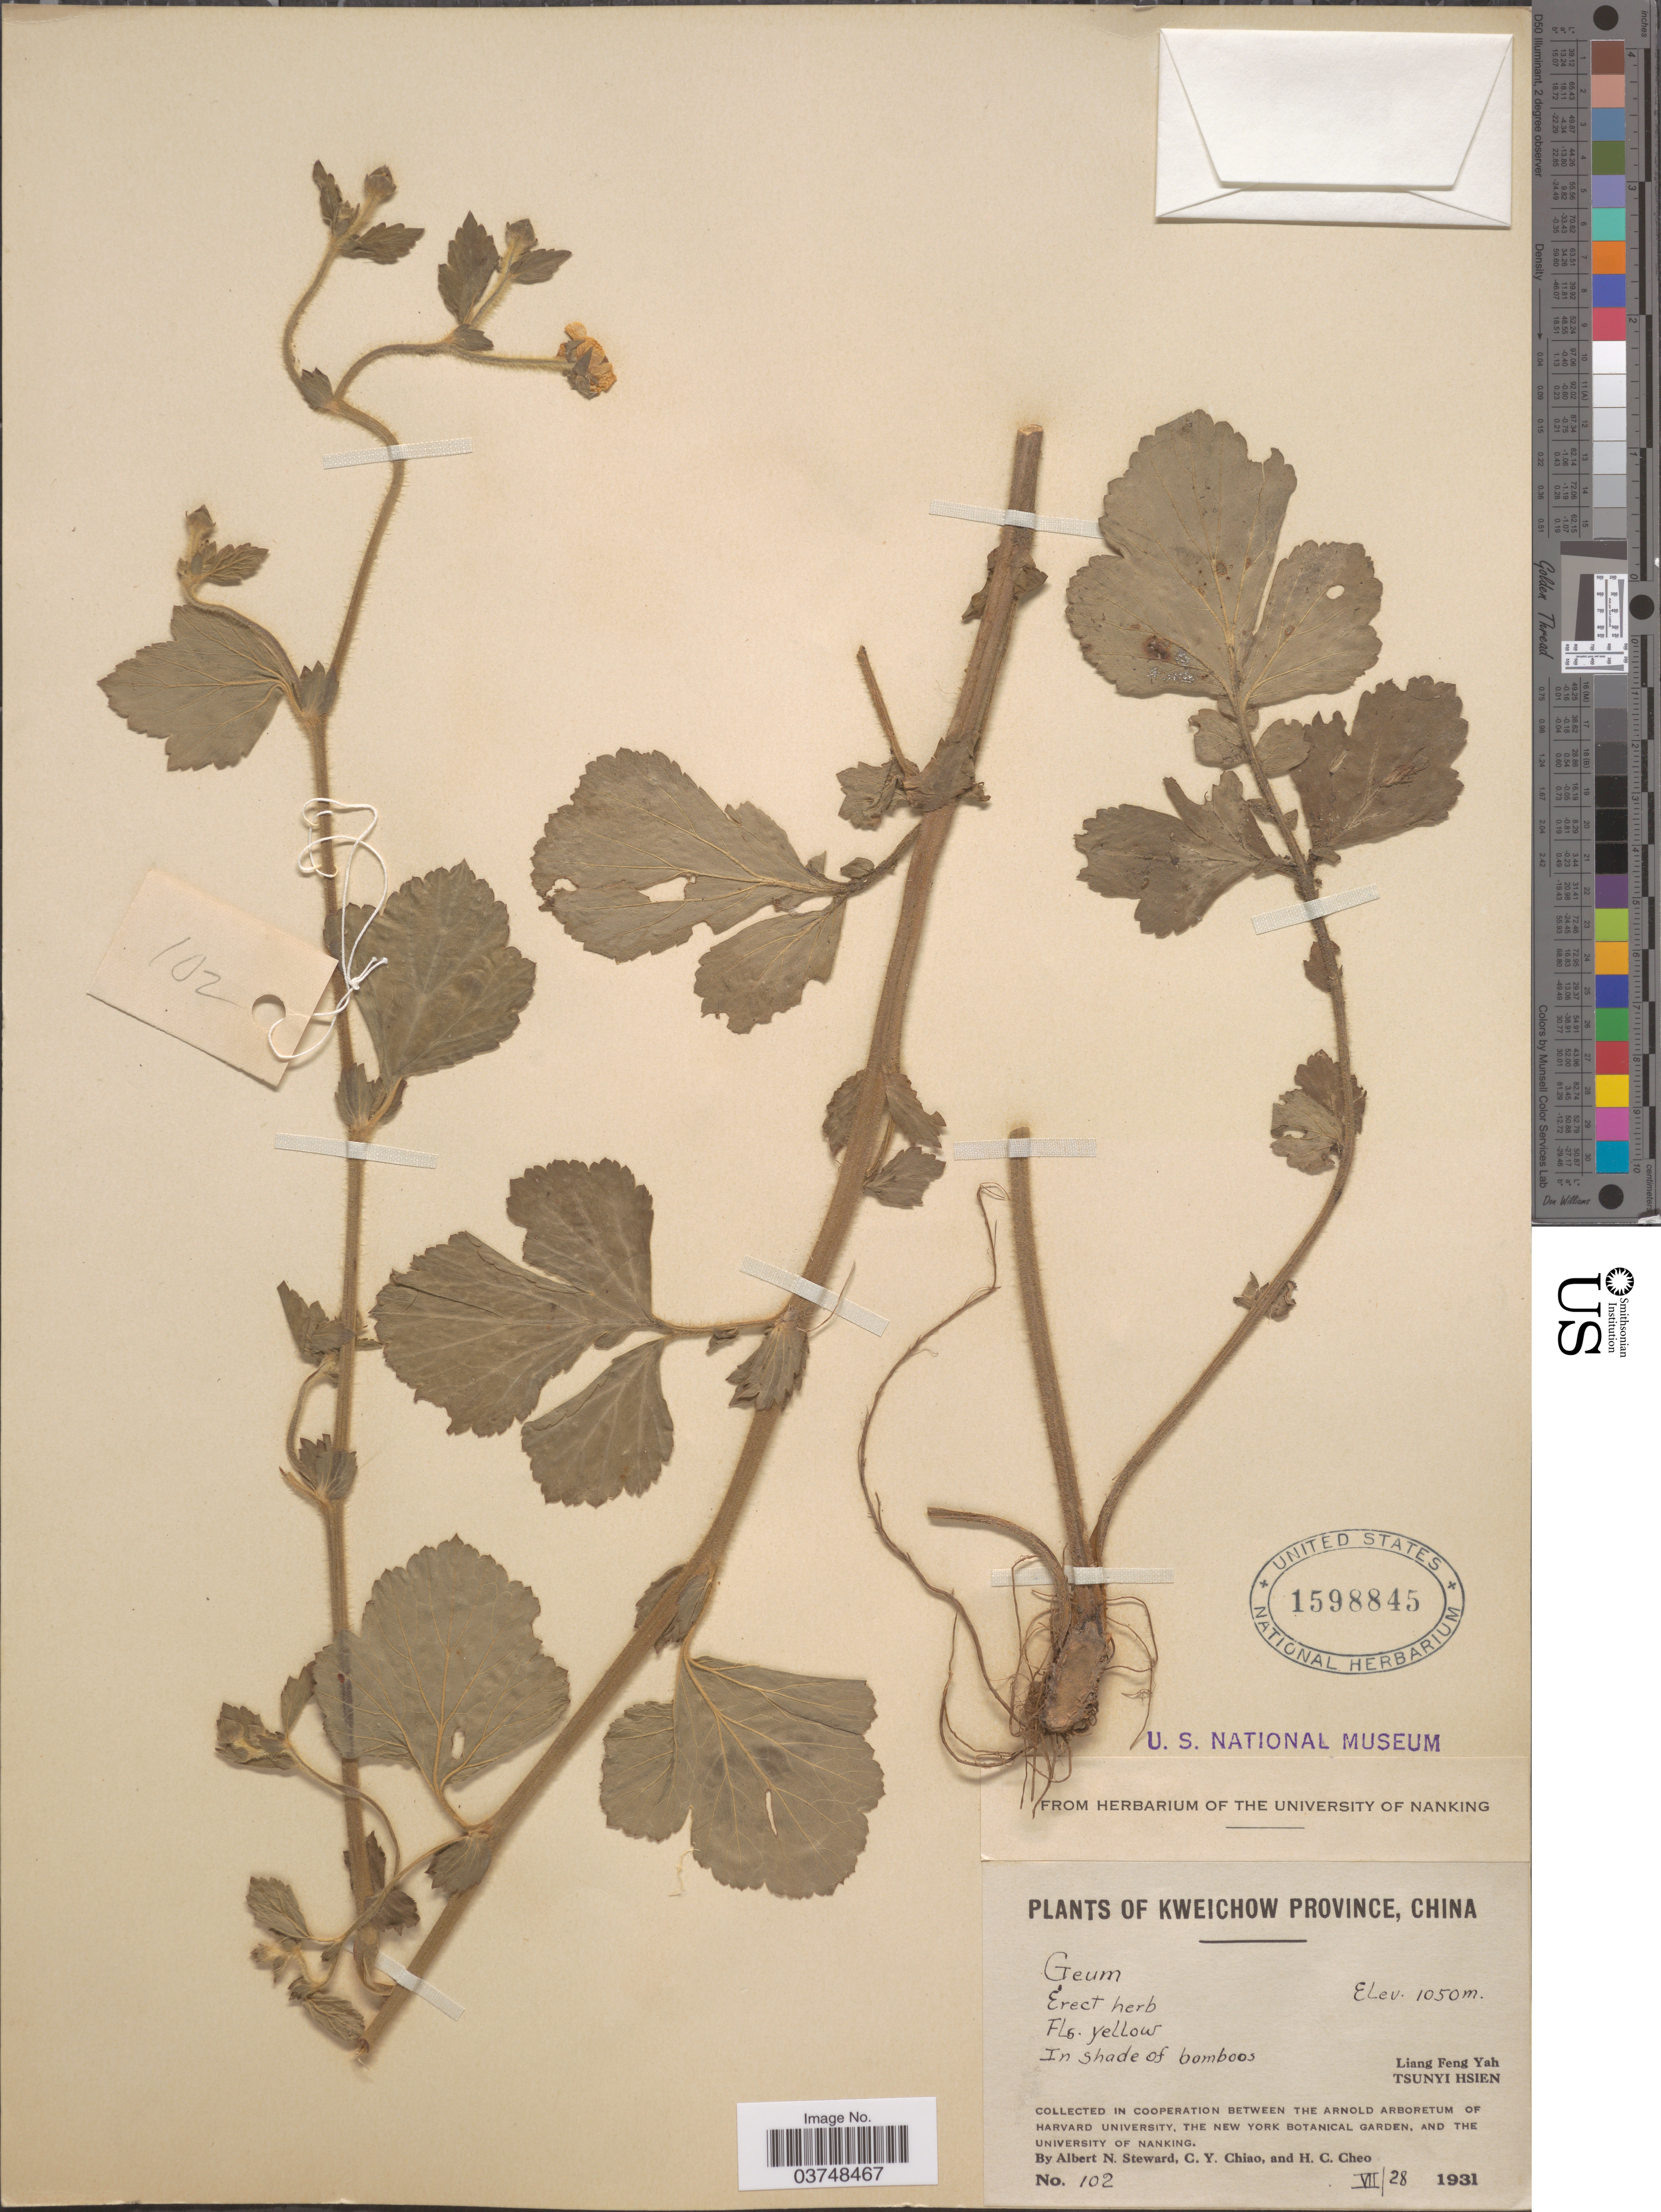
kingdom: Plantae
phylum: Tracheophyta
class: Magnoliopsida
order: Rosales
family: Rosaceae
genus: Geum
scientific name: Geum sp.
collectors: A. N. Steward, C. Y. Chiao & H. Cheo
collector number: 102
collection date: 1931-07-28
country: China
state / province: Guizhou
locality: Kweichow Province, Liang Feng Yah. Tsunyi Hsien.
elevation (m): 1050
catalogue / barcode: US 1598845